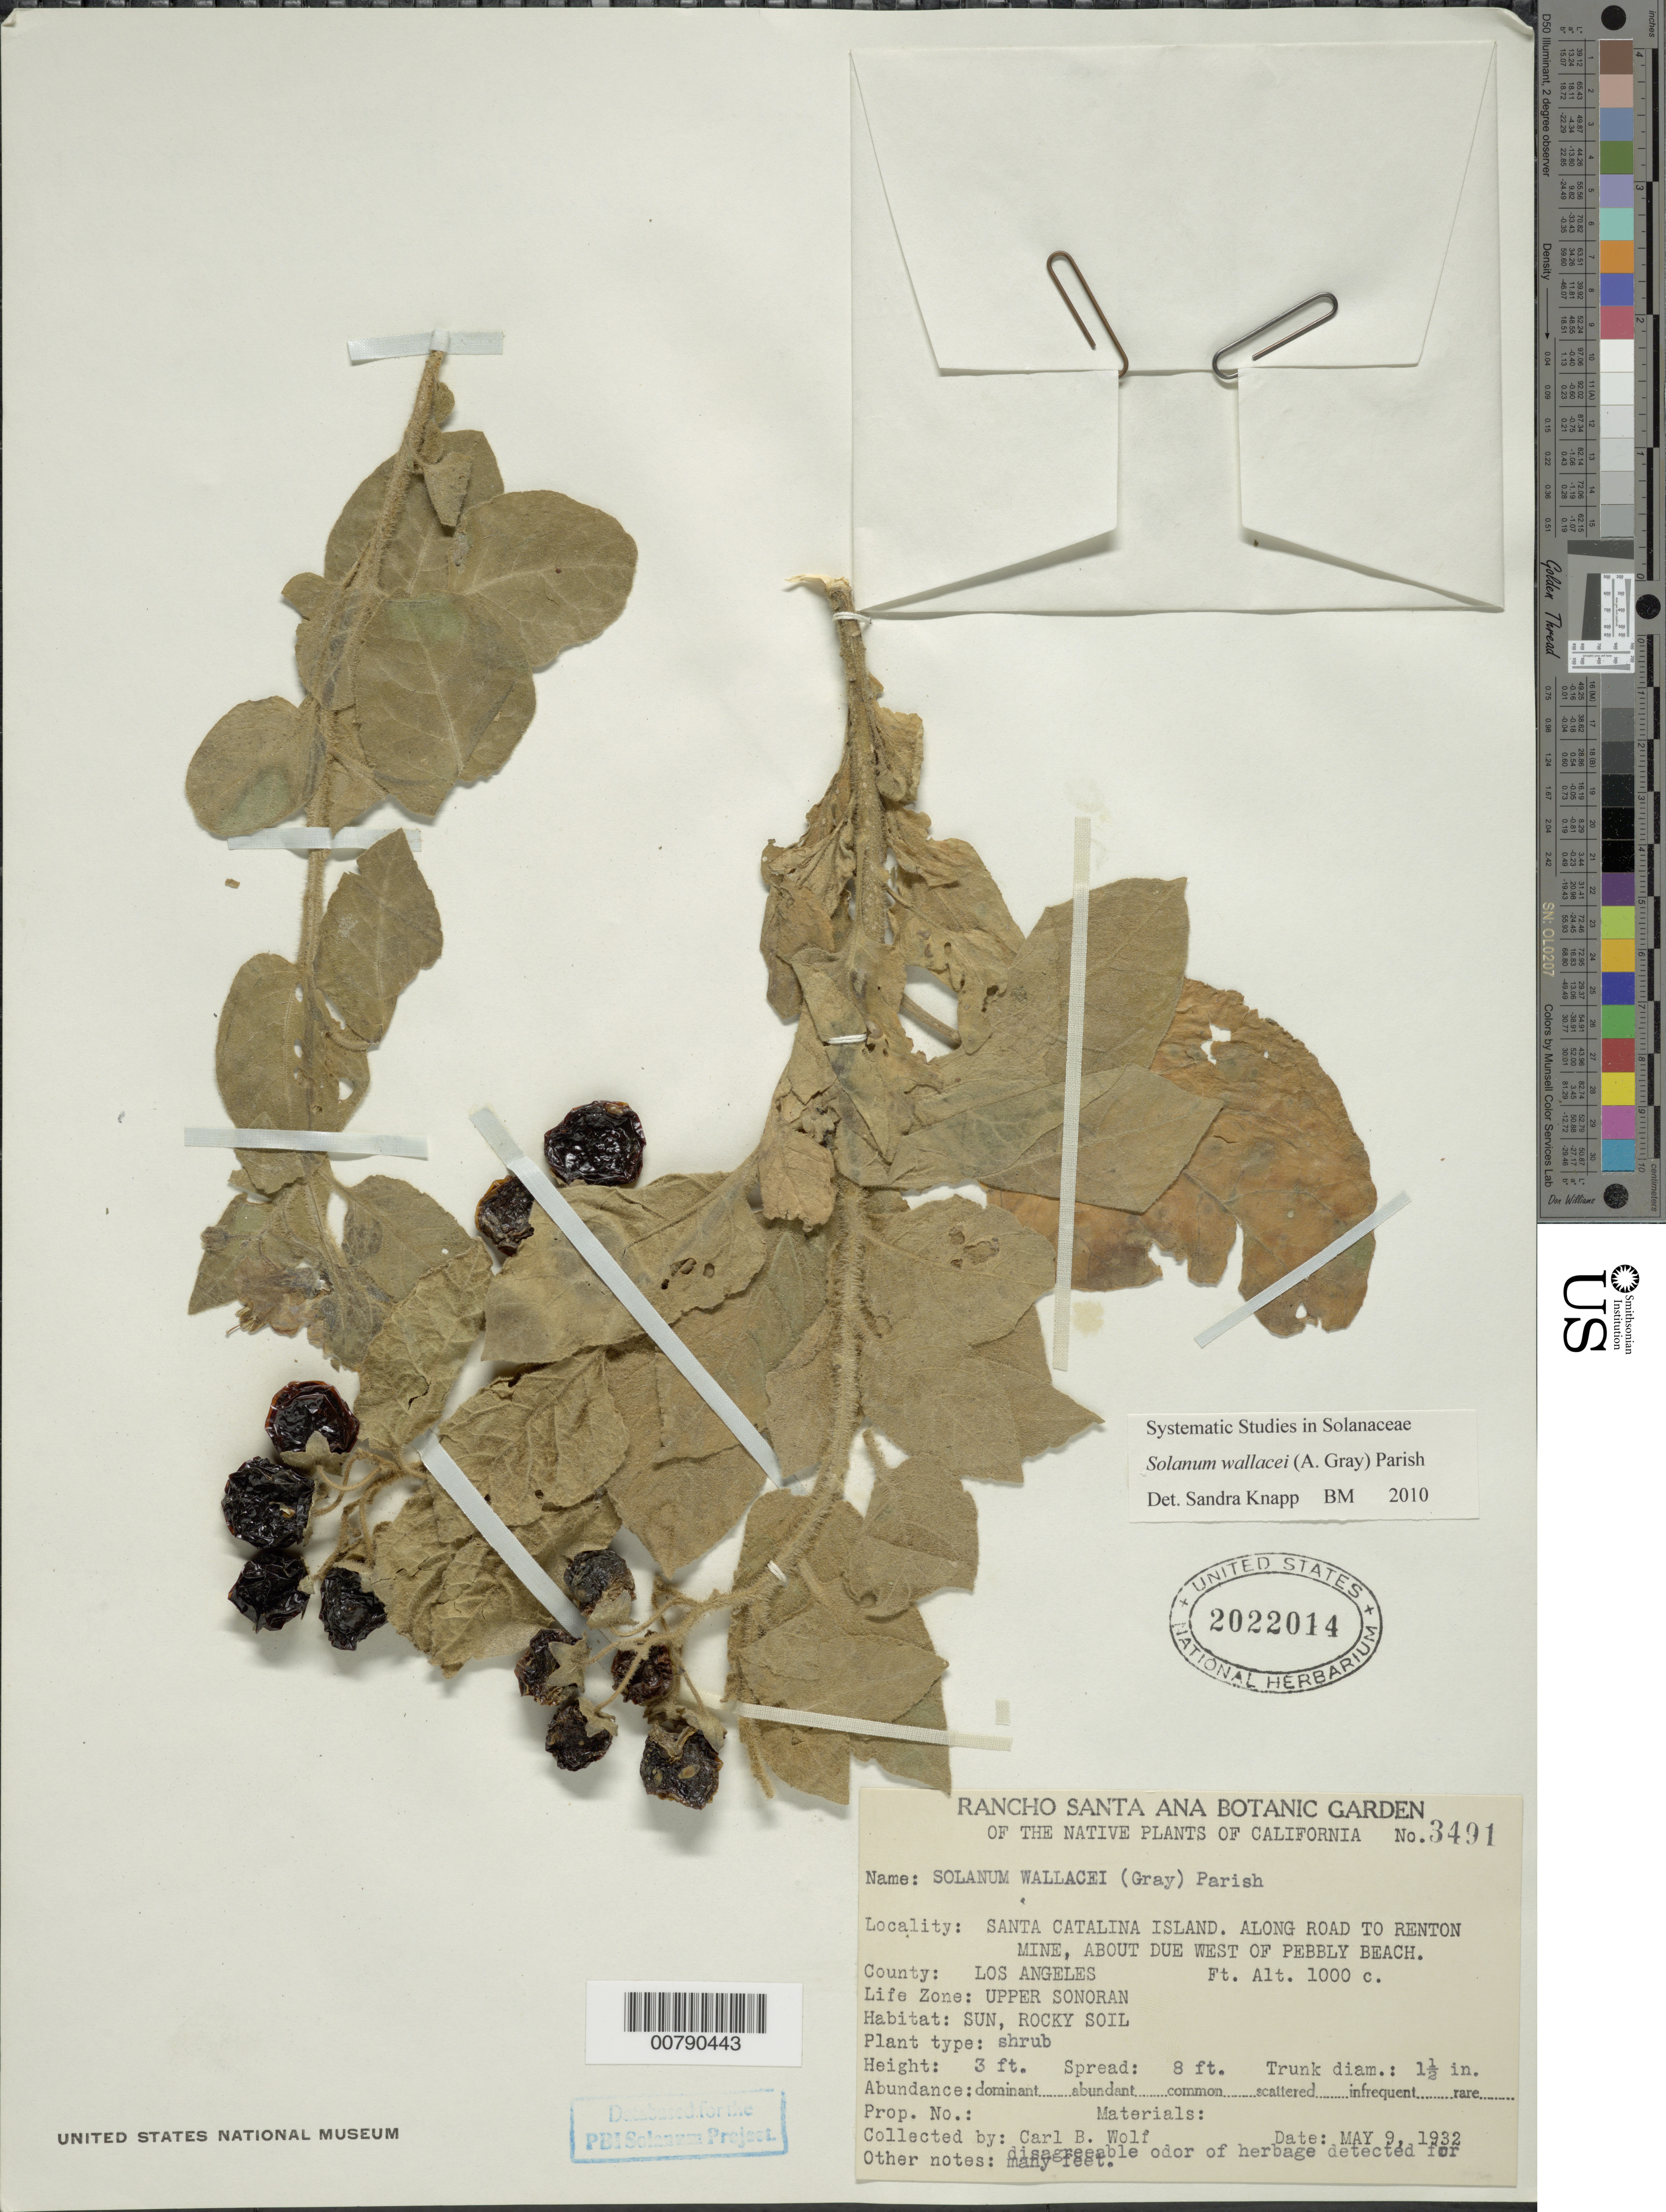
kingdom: Plantae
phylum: Tracheophyta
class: Magnoliopsida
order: Solanales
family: Solanaceae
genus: Solanum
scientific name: Solanum wallacei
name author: (A. Gray) Parish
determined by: Knapp, S. D.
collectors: C. B. Wolf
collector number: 3491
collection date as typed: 9 May 1932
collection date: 1932-05-09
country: United States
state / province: California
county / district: Los Angeles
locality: along the road to Renton Mine, about due west of Pebbly Beach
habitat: sun, rocky soil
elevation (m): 304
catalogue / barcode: US 2022014